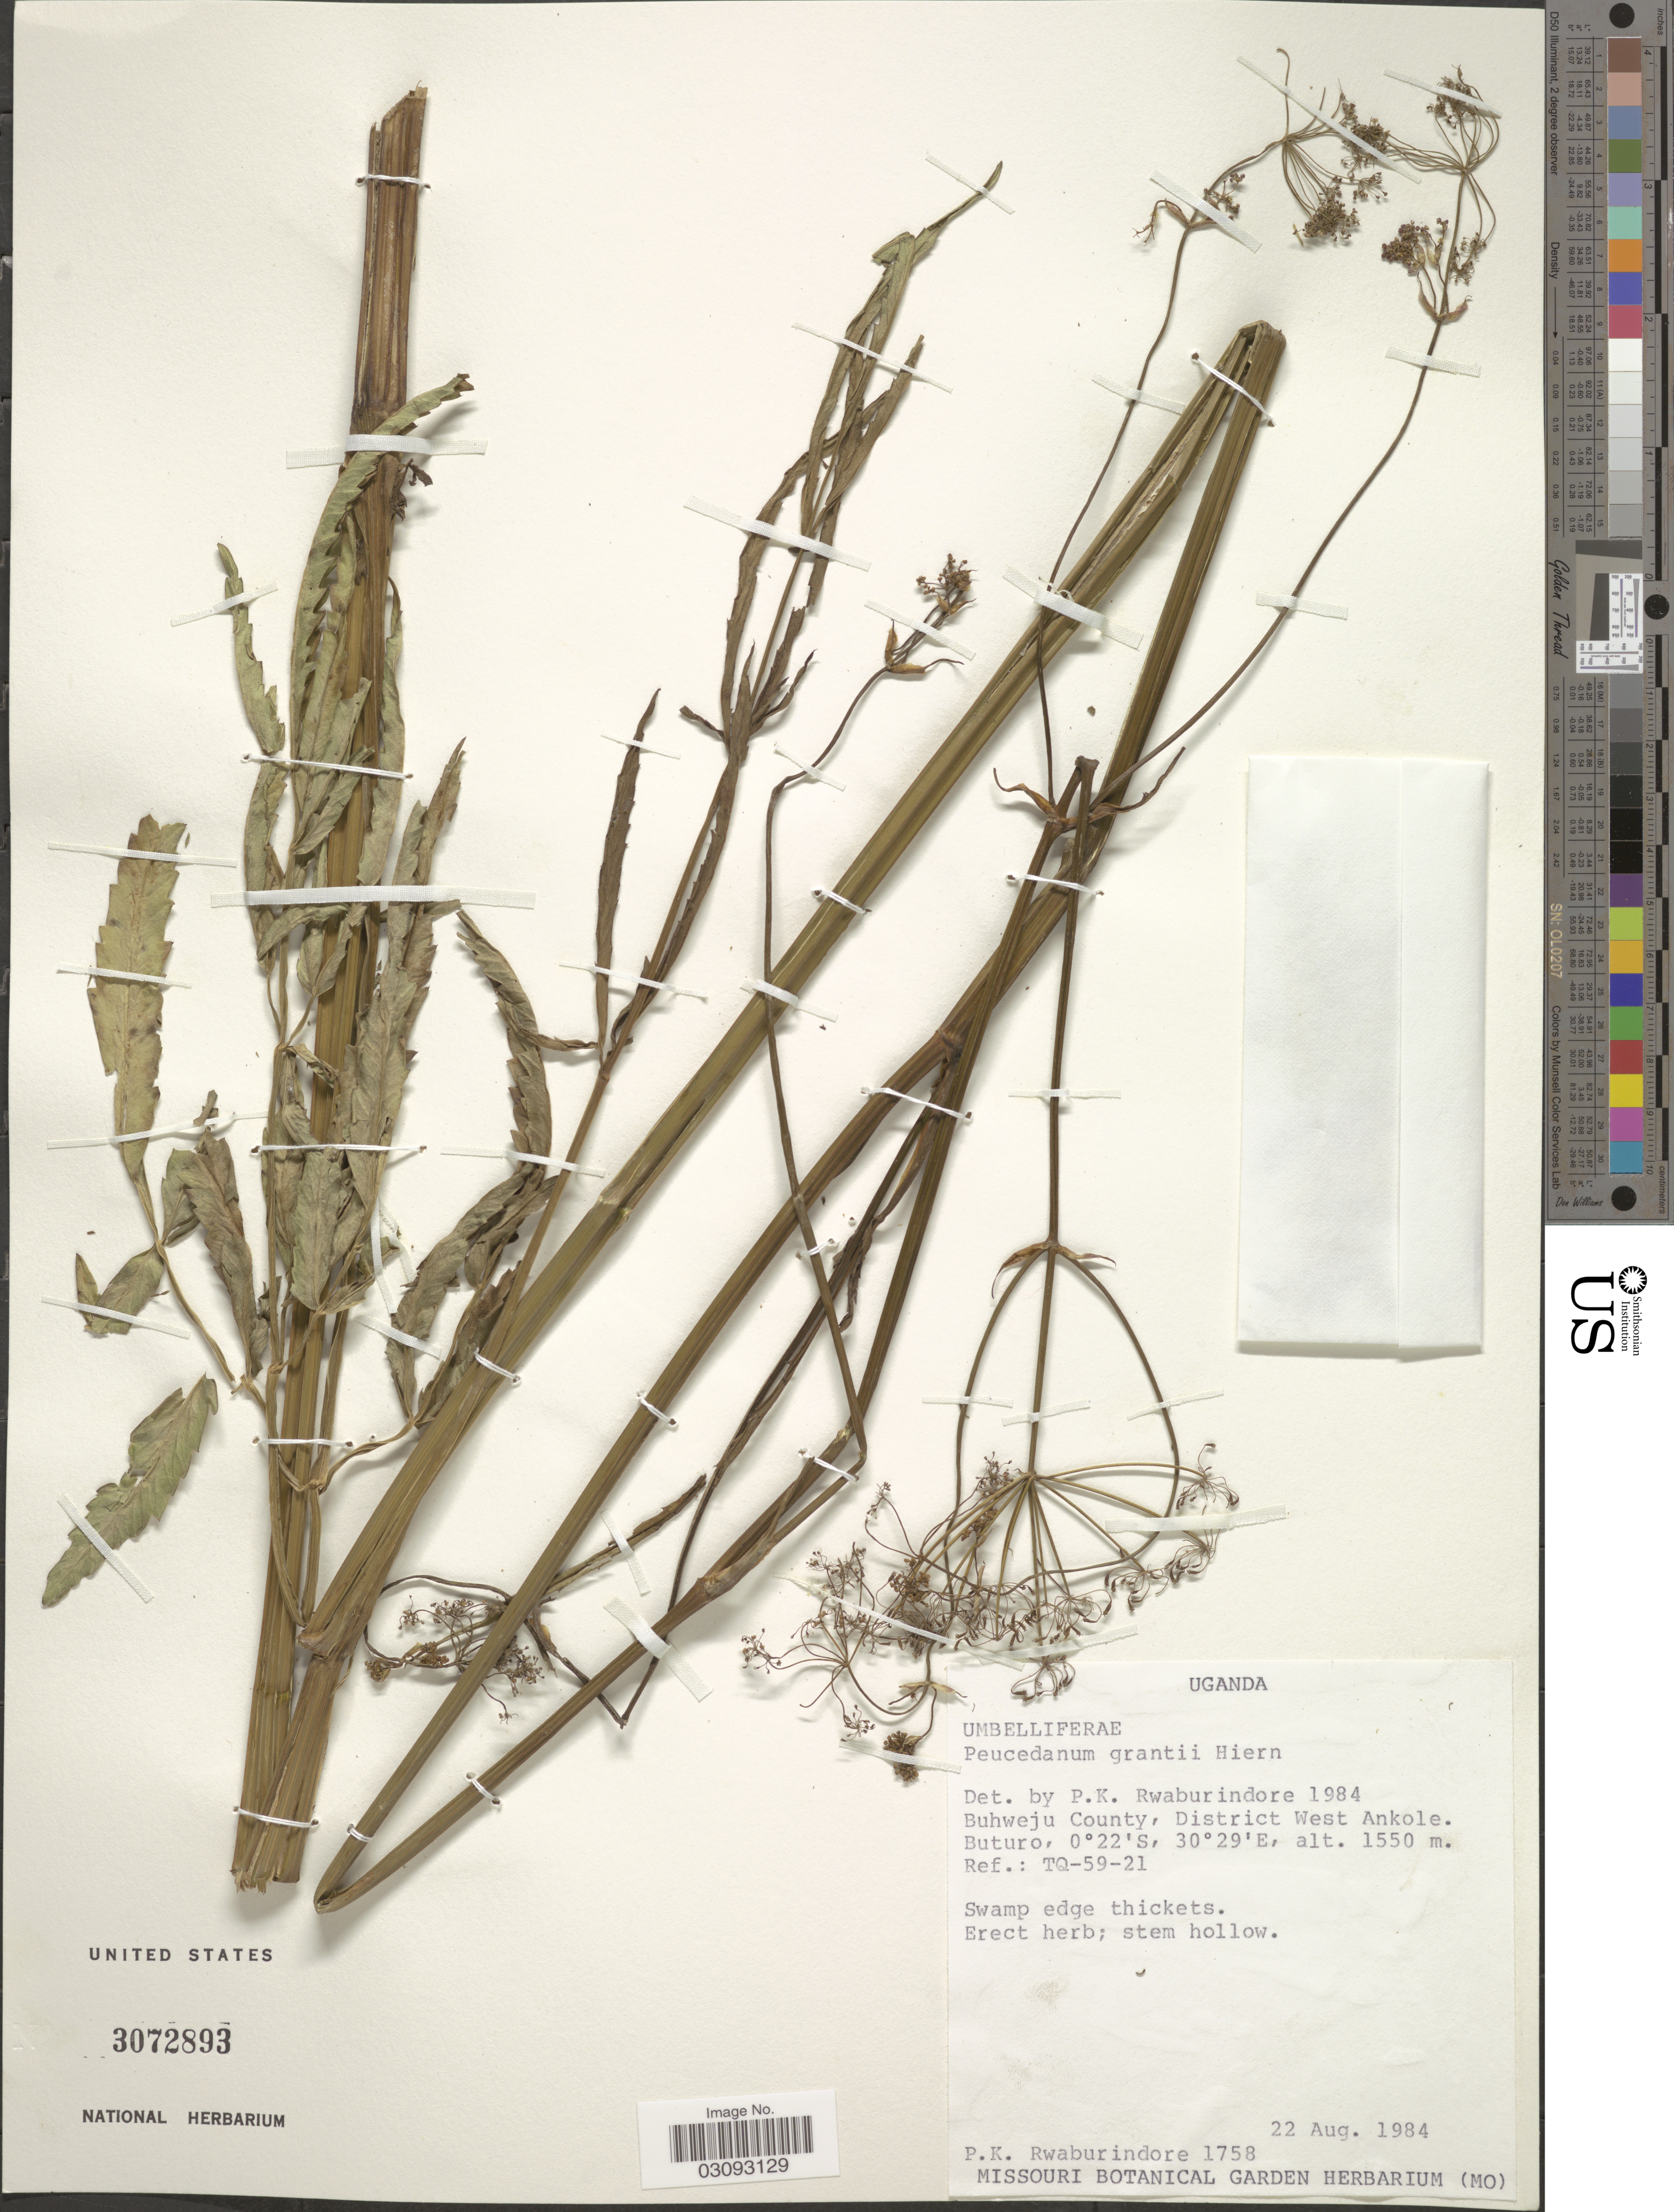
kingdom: Plantae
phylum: Tracheophyta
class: Magnoliopsida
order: Apiales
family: Apiaceae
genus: Peucedanum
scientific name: Peucedanum grantii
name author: Kingston ex Oliv.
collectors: P. Rwaburindore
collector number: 1758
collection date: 1984-08-22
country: Uganda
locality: Buhweju County, District West Ankole. Buturo. Ref.: TQ-59-21.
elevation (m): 1550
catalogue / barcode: US 3072893